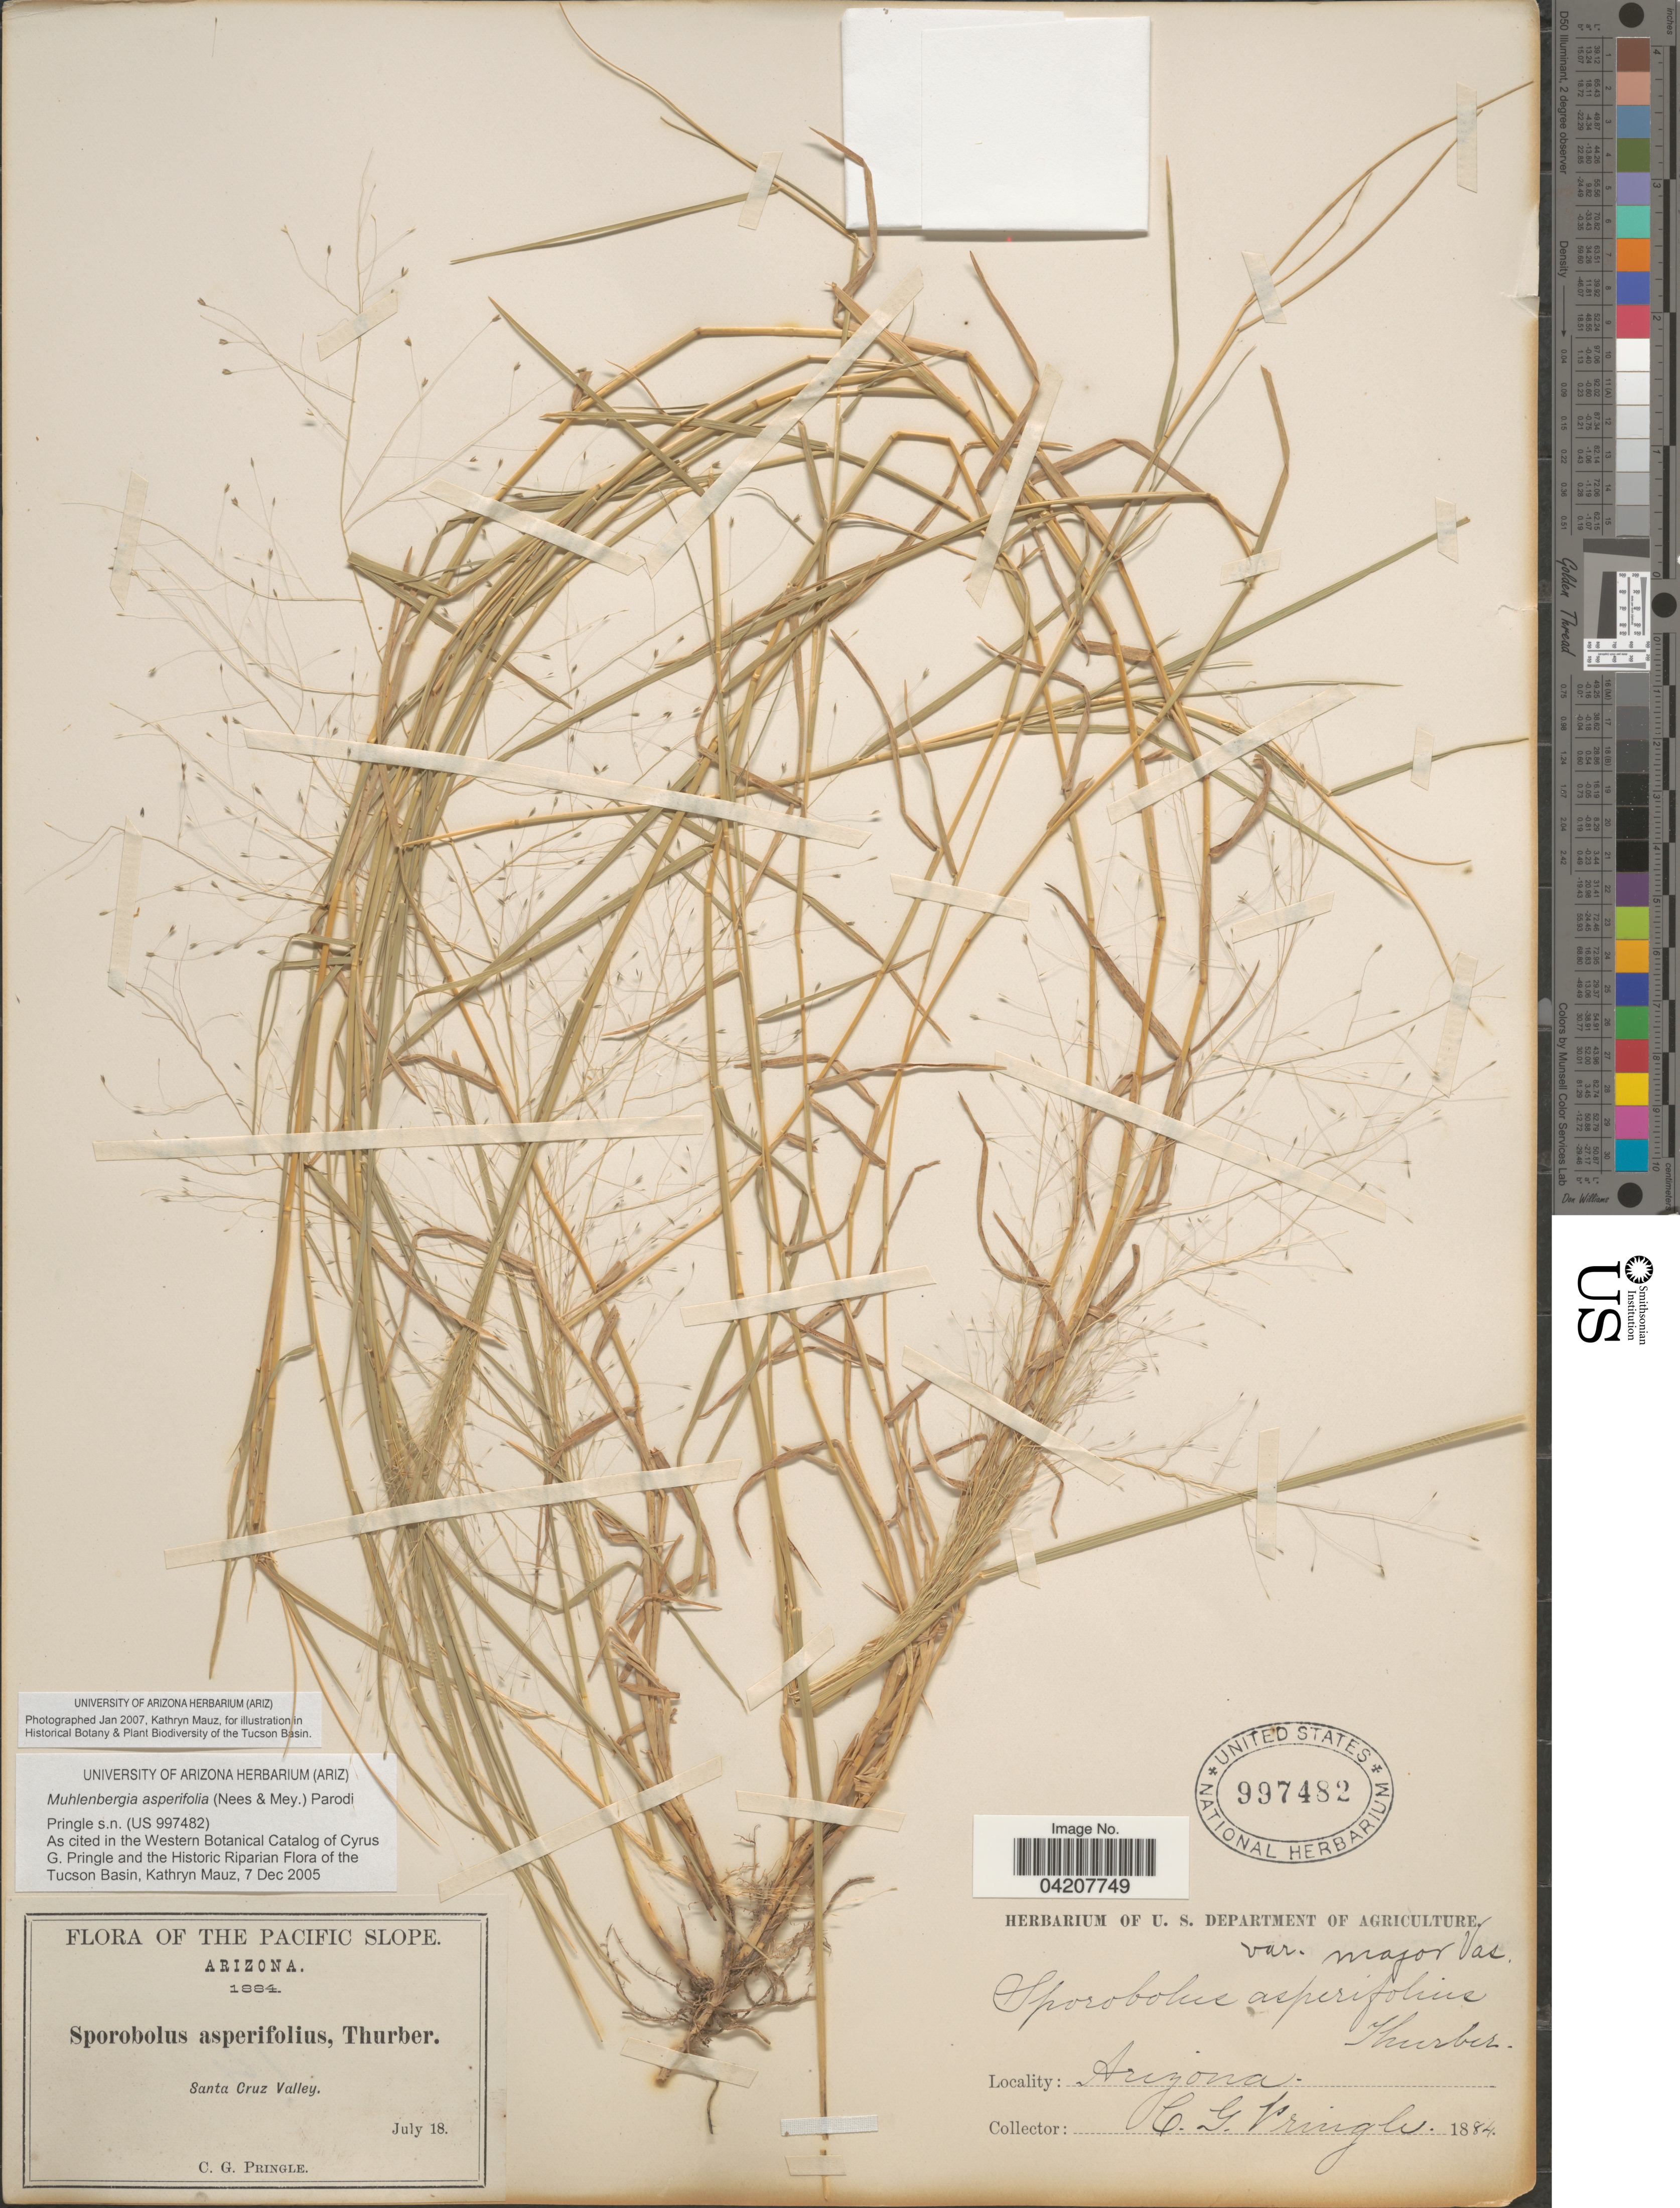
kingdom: Plantae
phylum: Tracheophyta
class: Liliopsida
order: Poales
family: Poaceae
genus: Muhlenbergia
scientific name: Muhlenbergia asperifolia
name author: (Nees & Meyen ex Trin.) Parodi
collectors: C. G. Pringle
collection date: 1884-07-18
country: United States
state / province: Arizona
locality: The Pacific Slope. Santa Cruz Valley.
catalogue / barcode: US 997482